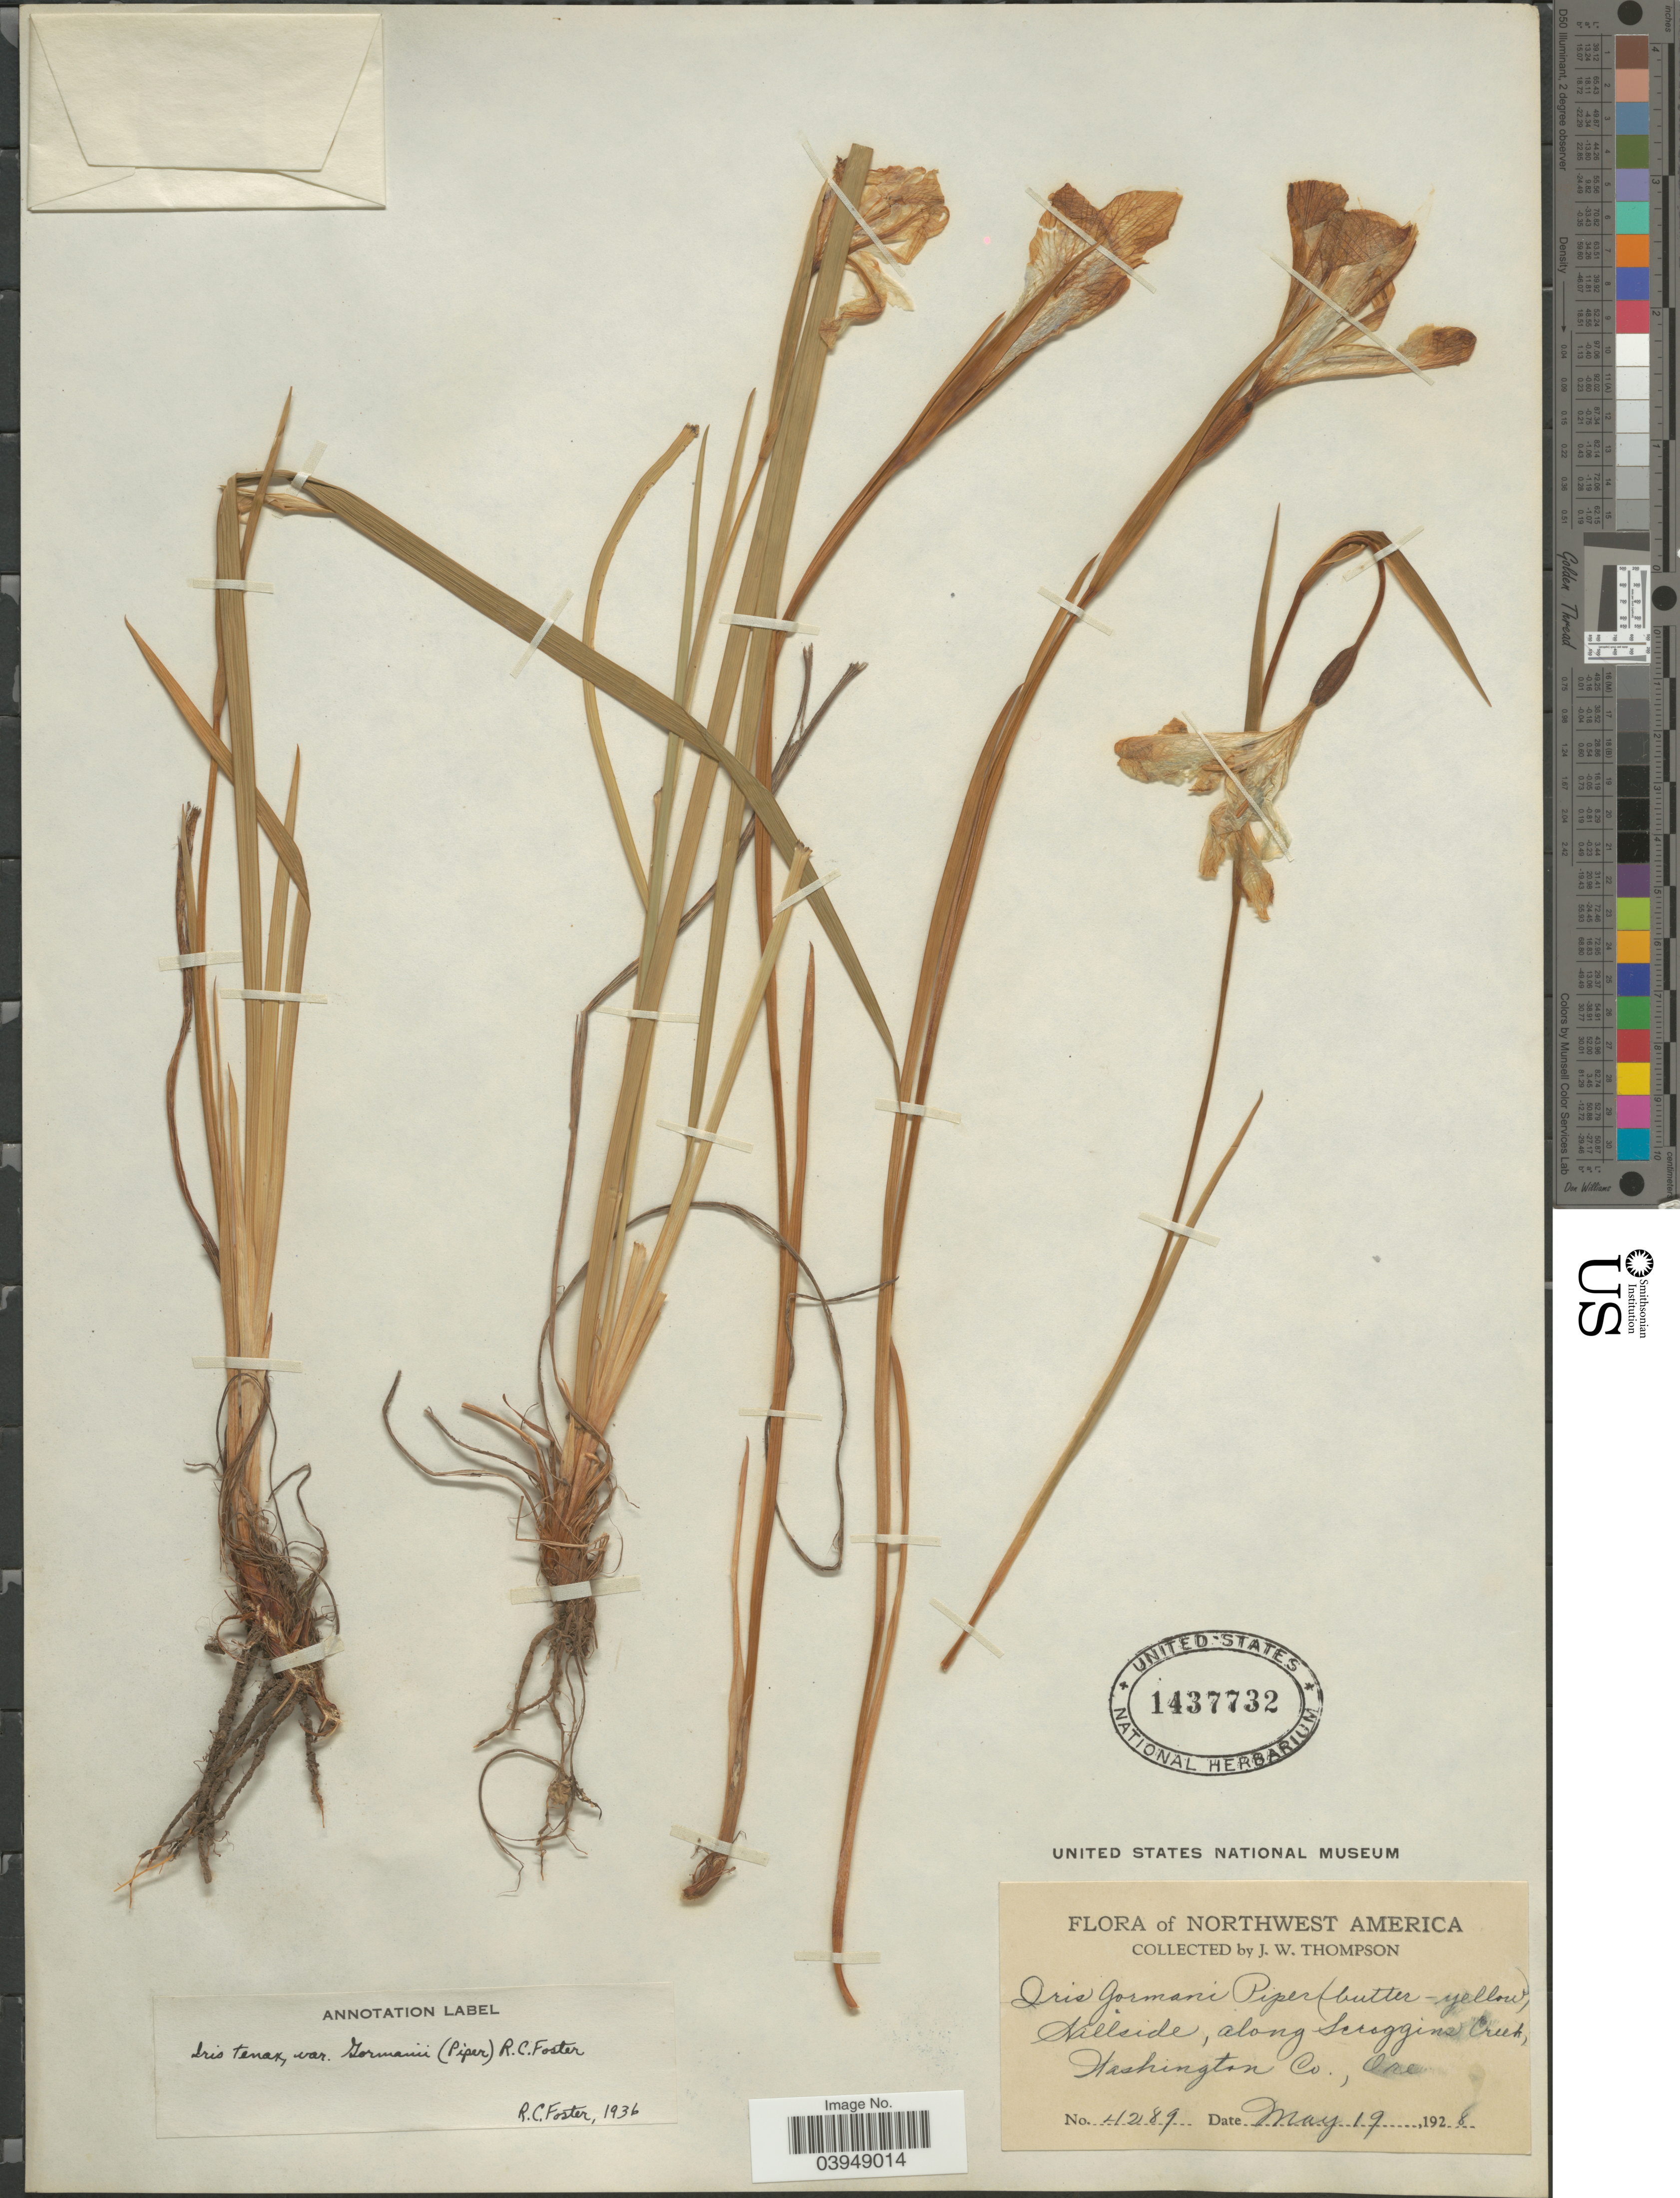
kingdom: Plantae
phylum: Tracheophyta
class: Liliopsida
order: Asparagales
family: Iridaceae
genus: Iris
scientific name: Iris tenax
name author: Douglas ex Lindl.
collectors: J. Thompson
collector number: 4289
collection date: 1928-05-19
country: United States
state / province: Oregon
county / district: Washington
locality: Northwest America. Hillside, along Scroggins Creek, Washington Co.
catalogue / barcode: US 1437732